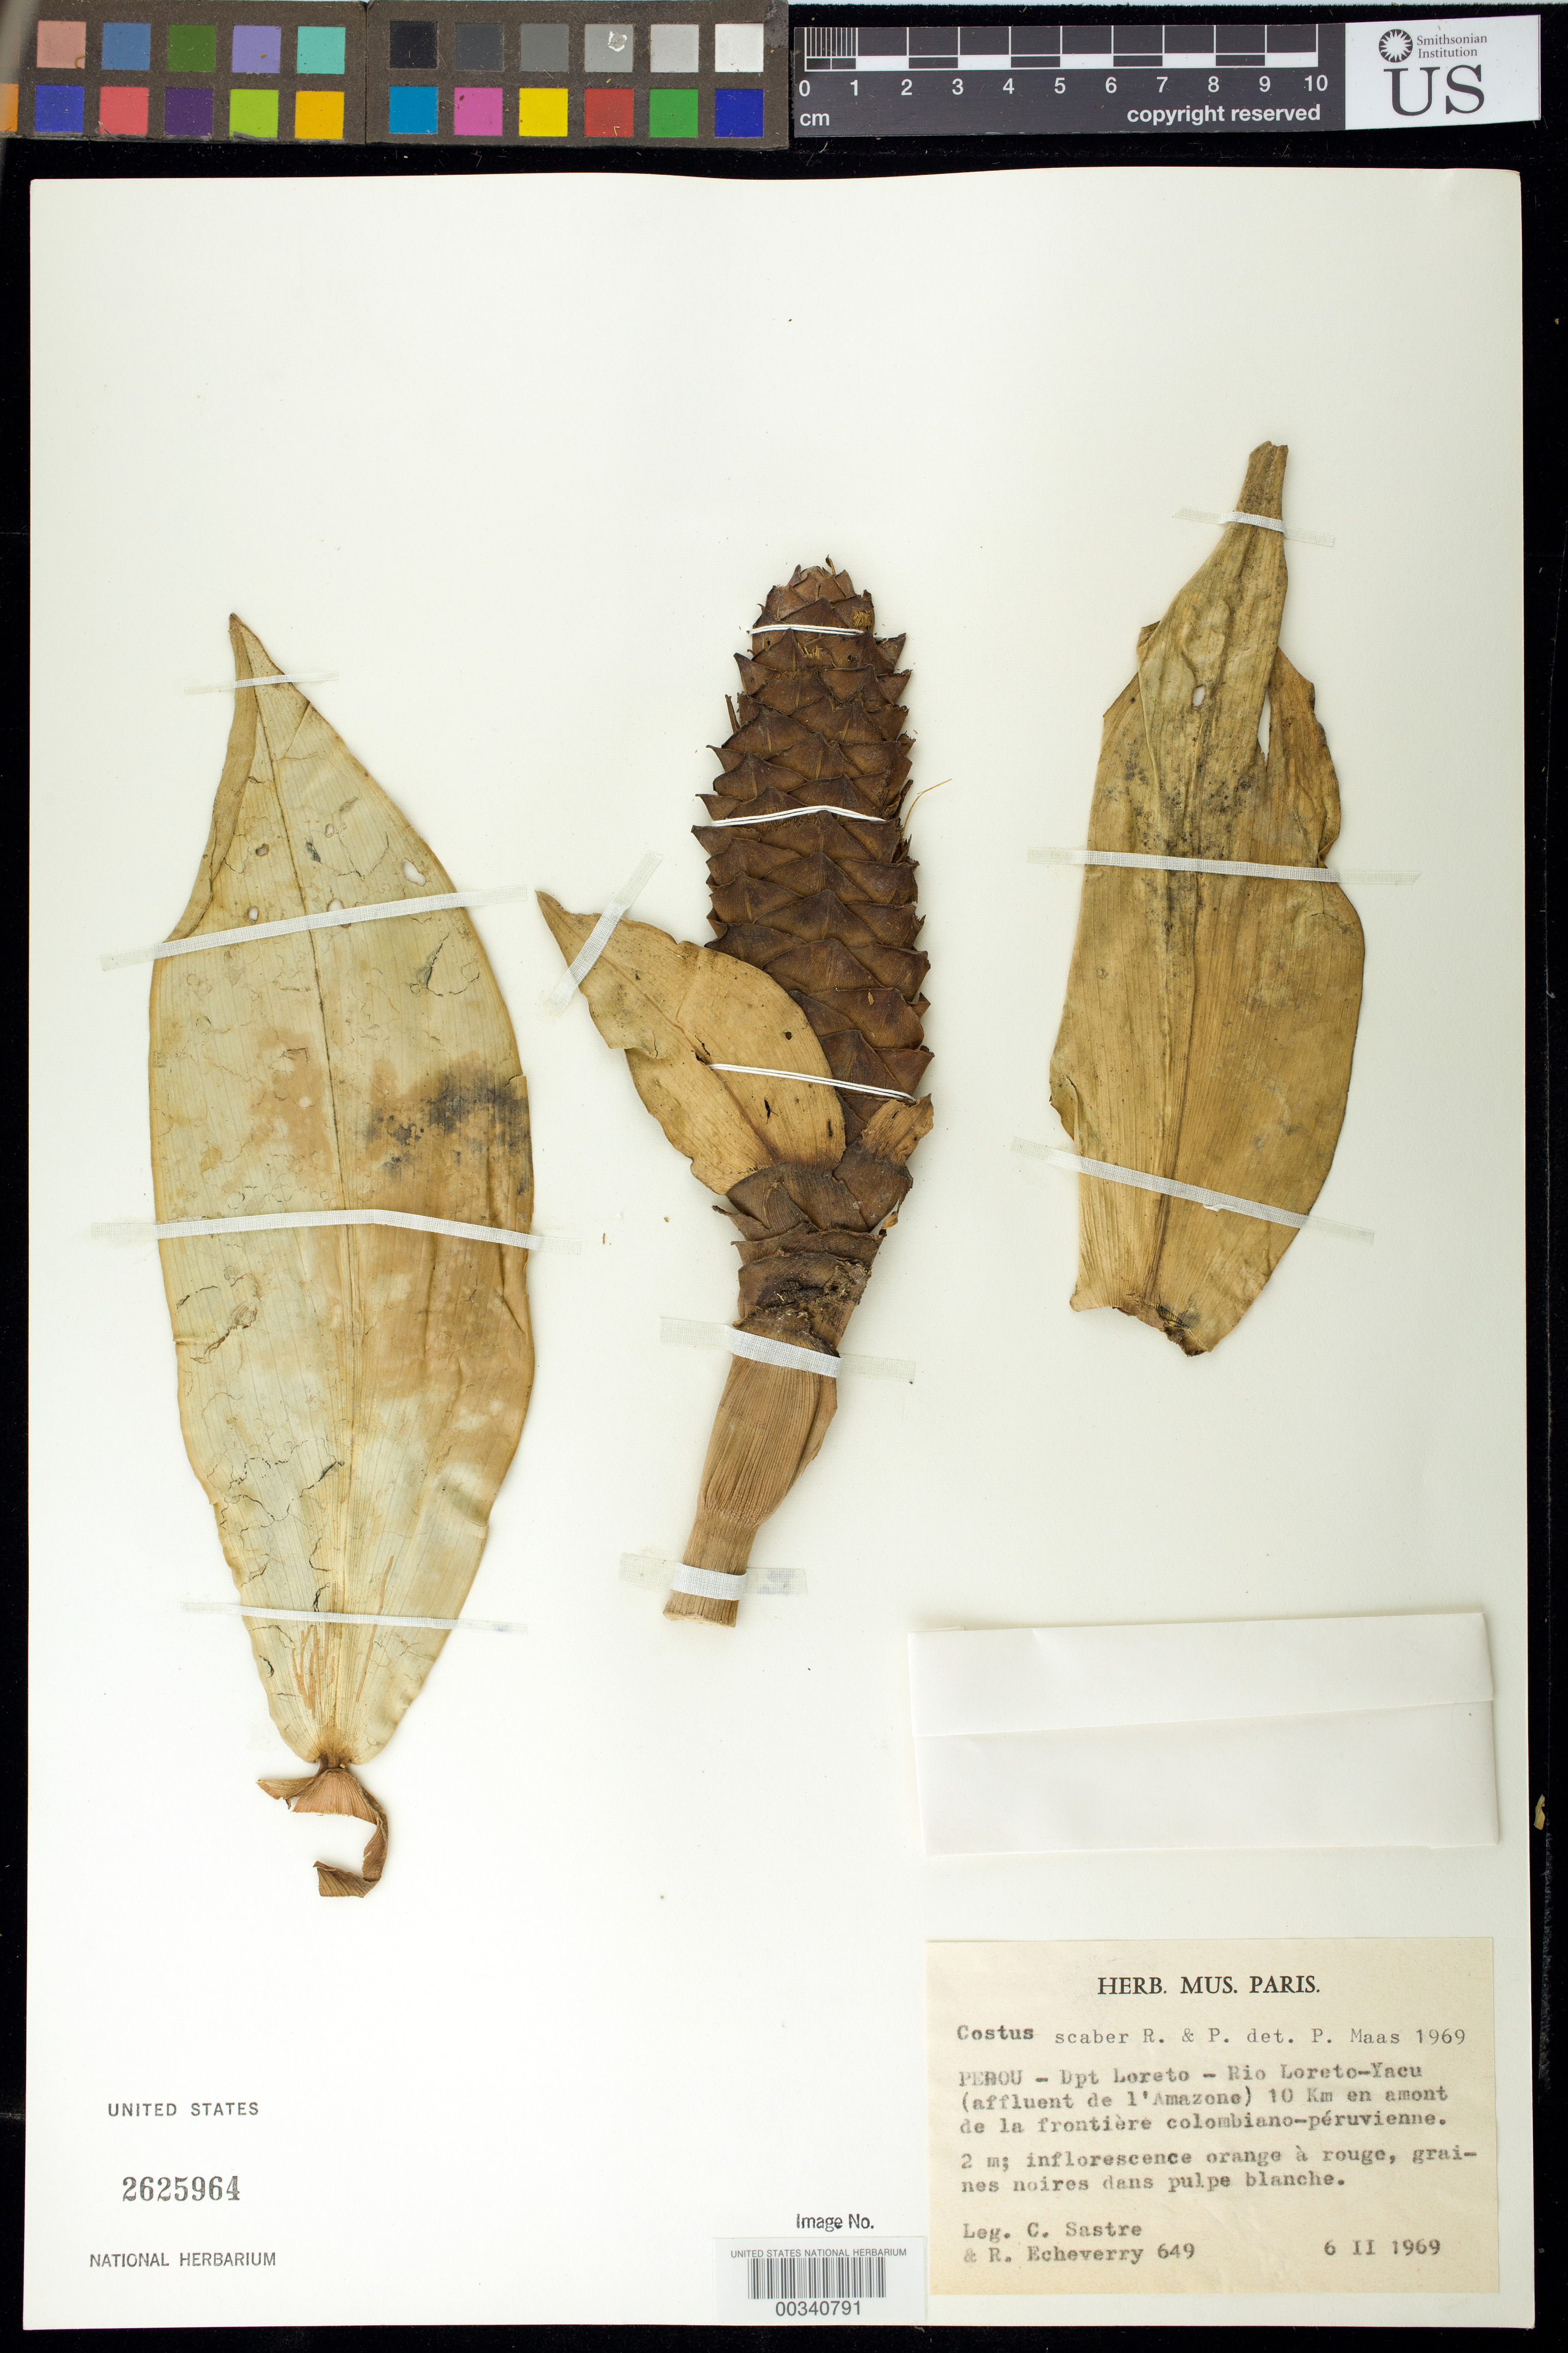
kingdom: Plantae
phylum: Tracheophyta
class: Liliopsida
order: Zingiberales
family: Costaceae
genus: Costus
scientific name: Costus scaber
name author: Ruiz & Pav.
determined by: Maas, Paul J. M.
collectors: C. H. L. Sastre & R. Echeverry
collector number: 649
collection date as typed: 06 Feb 1969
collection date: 1969-02-06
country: Peru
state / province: Loreto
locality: Rio loreto-yacu (affluent de l'amazone) 10 km en amont de la frontiere colombiano-peruvienne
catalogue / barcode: US 2625964